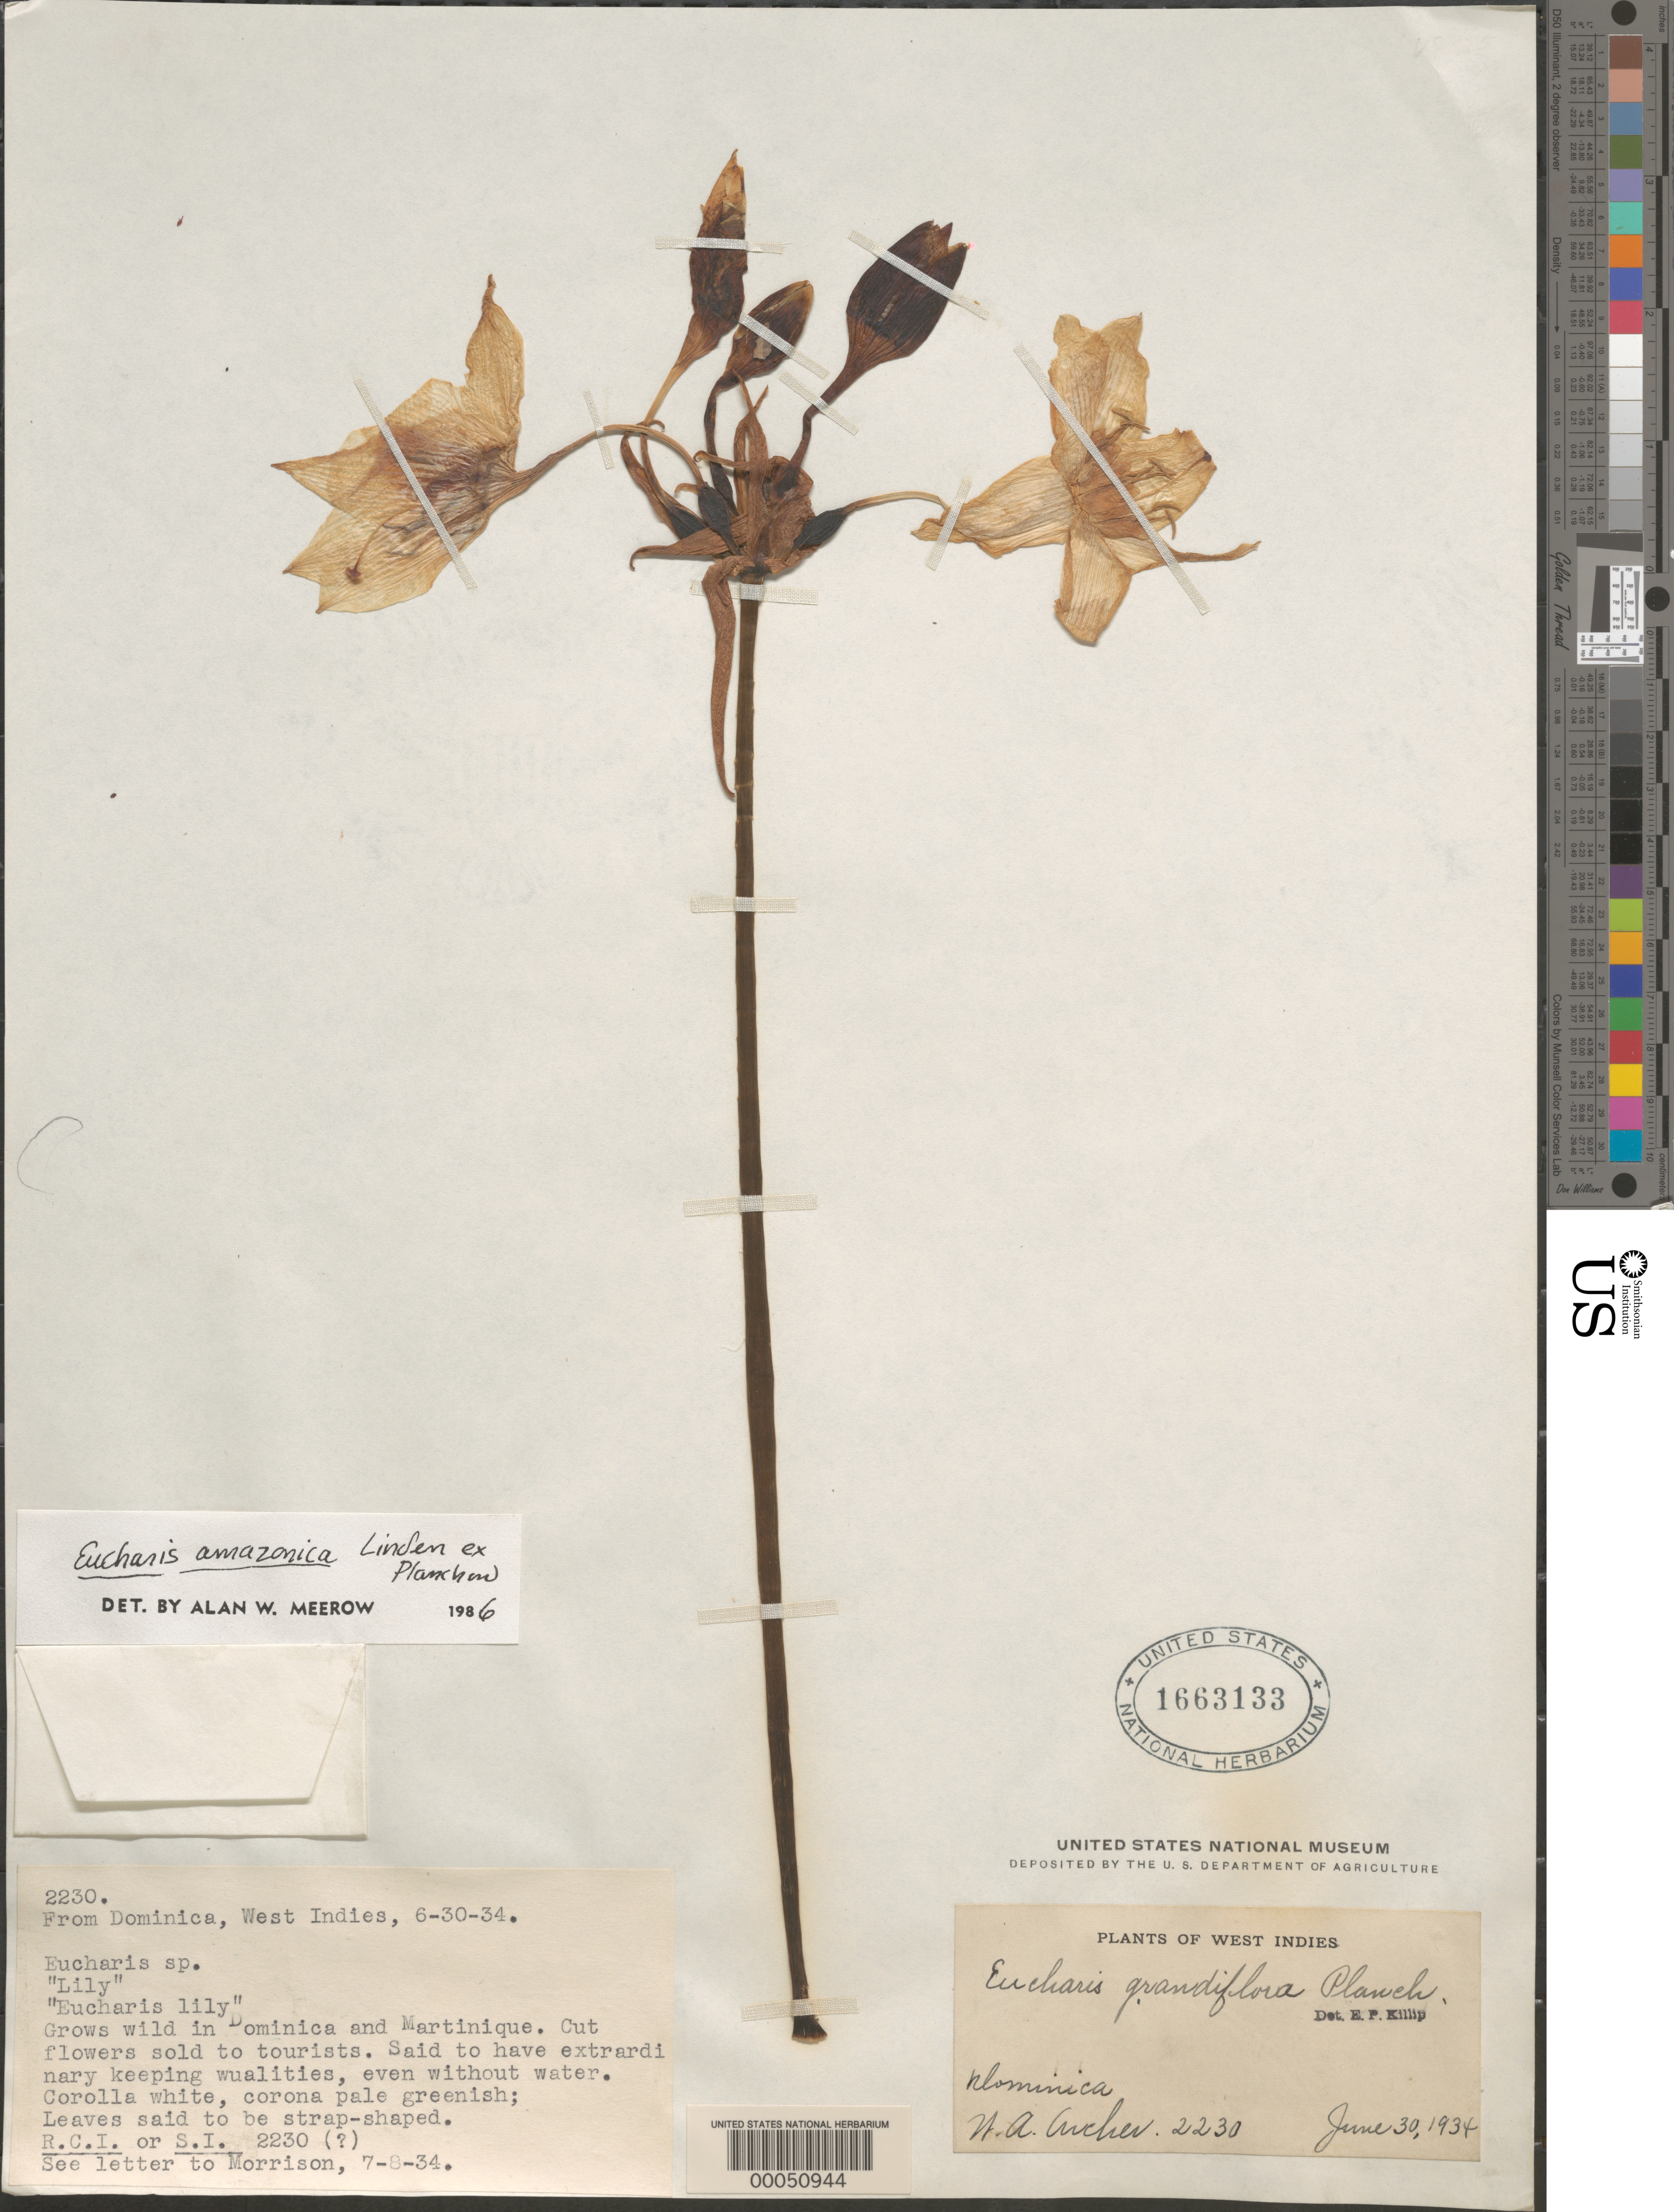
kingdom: Plantae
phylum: Tracheophyta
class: Liliopsida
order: Asparagales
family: Amaryllidaceae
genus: Eucharis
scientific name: Eucharis amazonica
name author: Linden ex Planch.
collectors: W. A. Archer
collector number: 2230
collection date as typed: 30 Jun 1934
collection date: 1934-06-30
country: Dominica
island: Dominica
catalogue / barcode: US 1663133